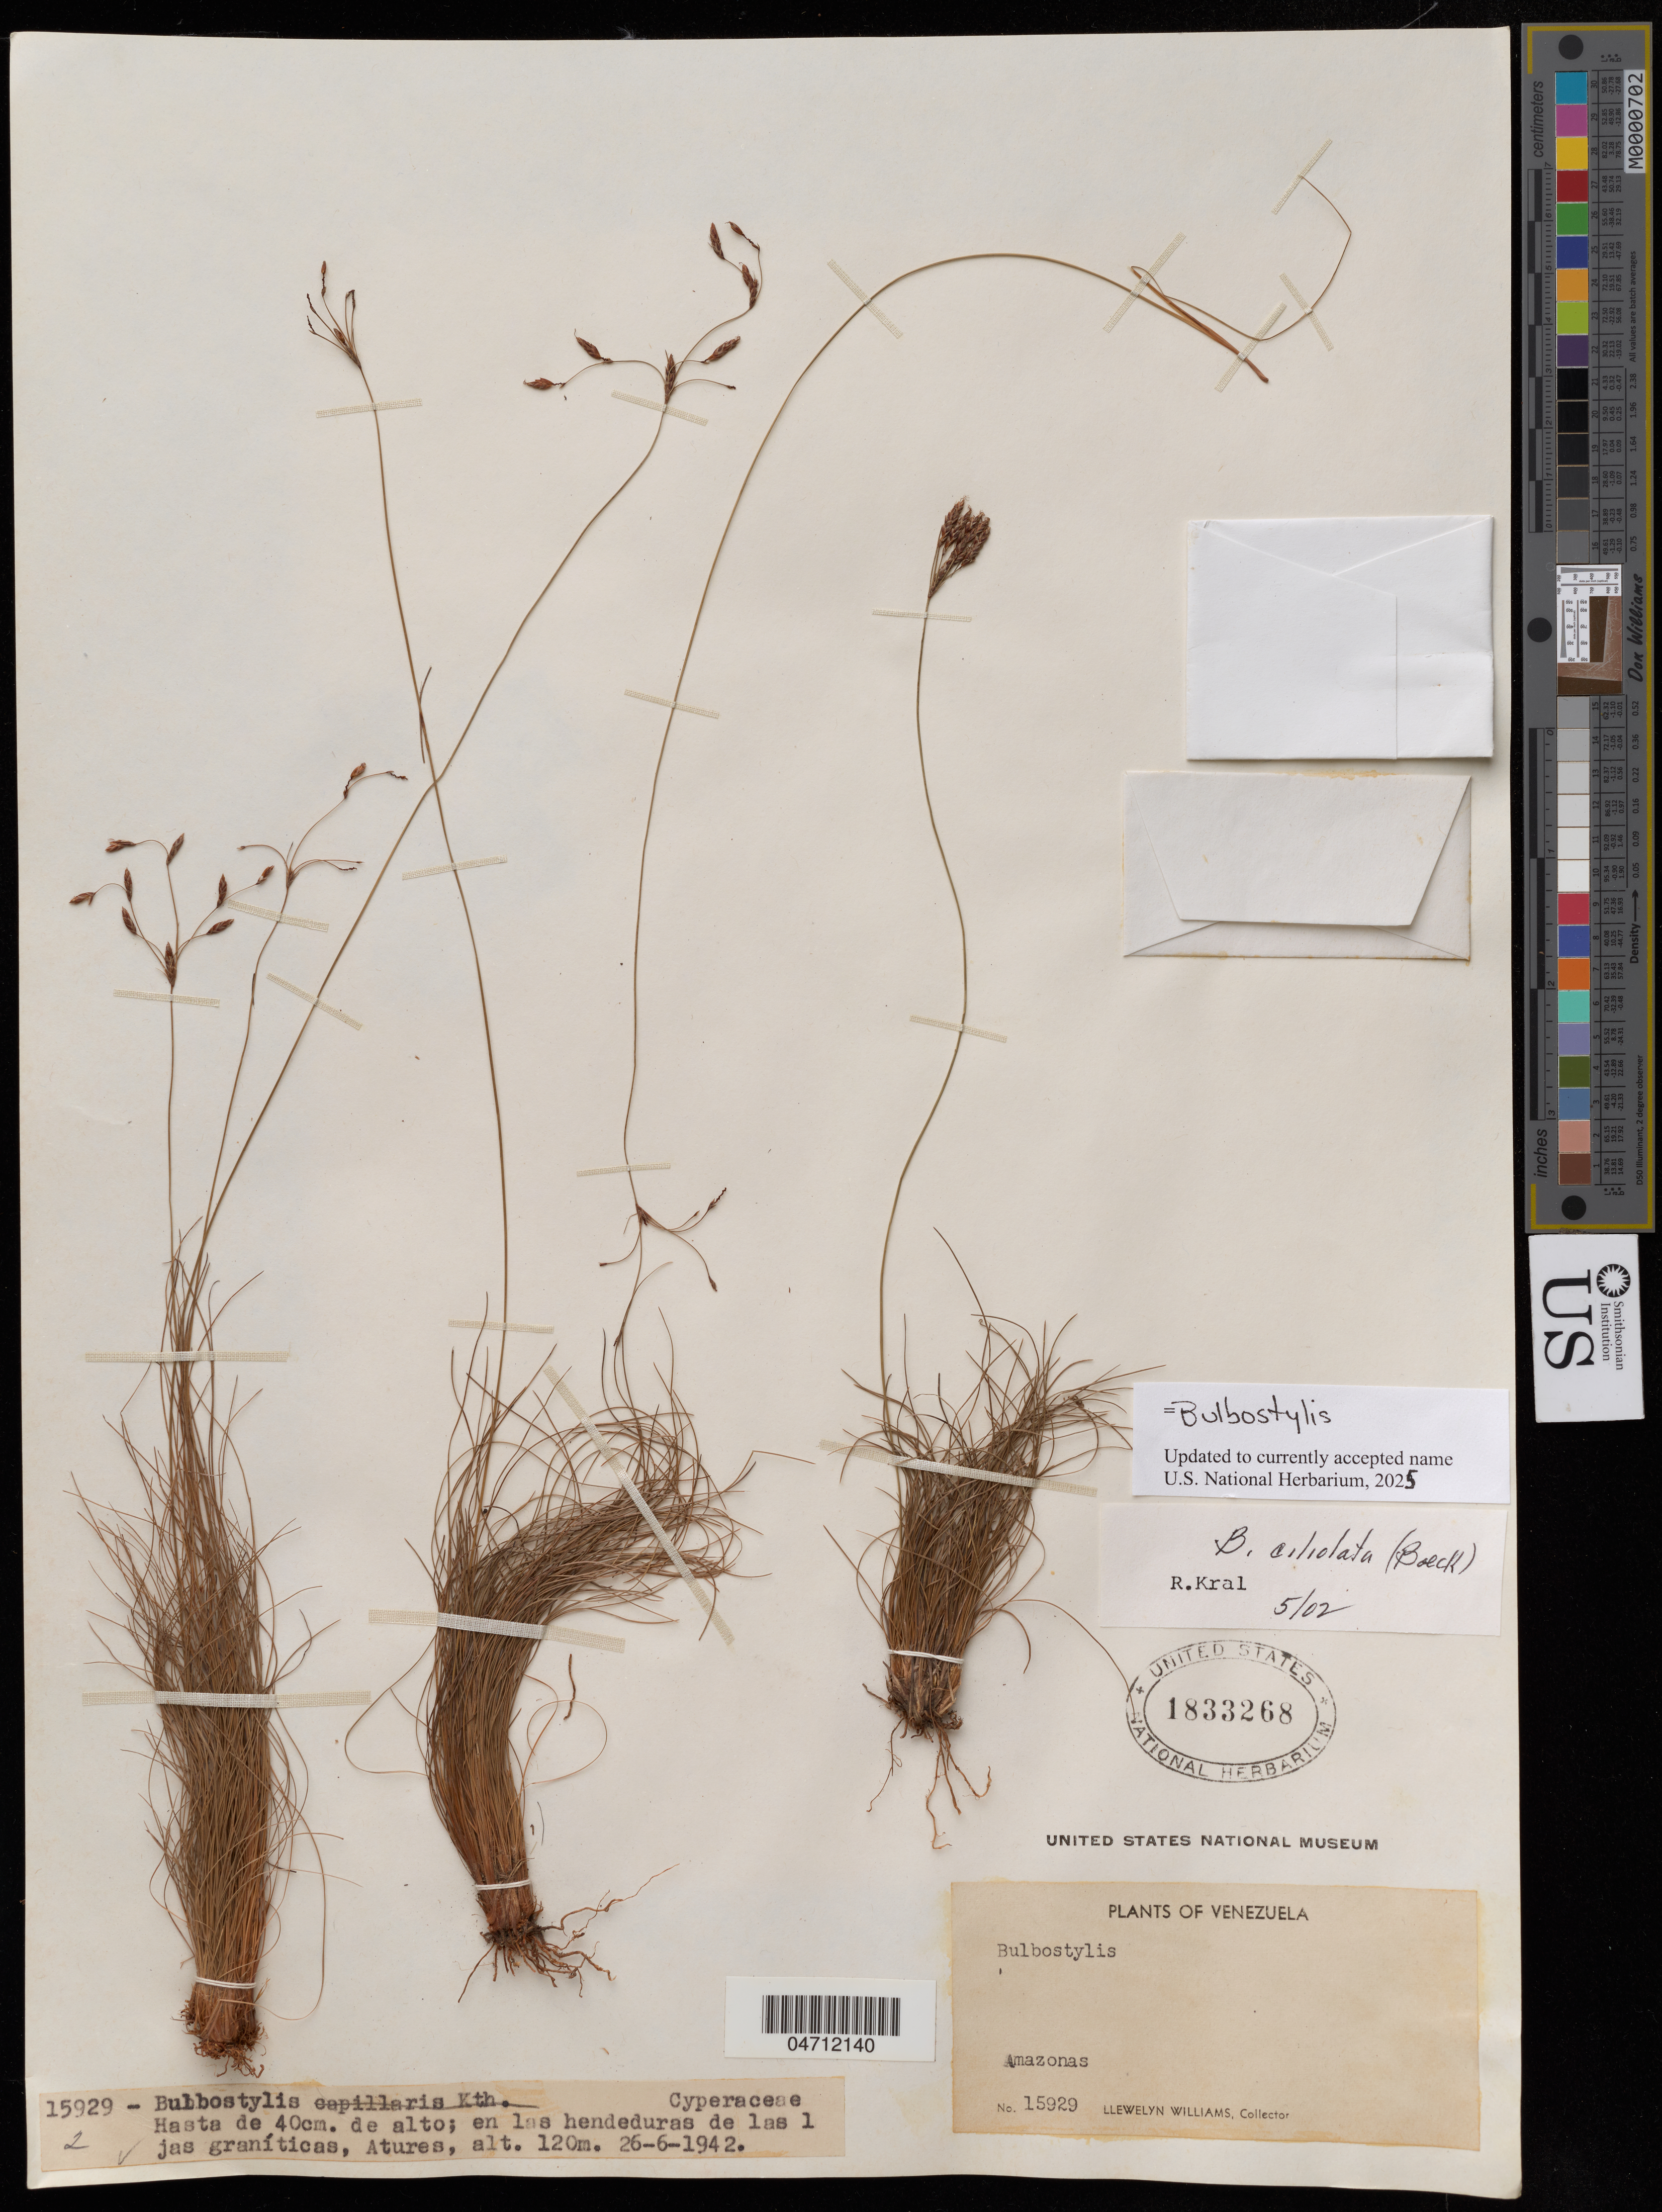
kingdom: Plantae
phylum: Tracheophyta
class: Liliopsida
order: Poales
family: Cyperaceae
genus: Bulbostylis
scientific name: Bulbostylis sp.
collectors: Ll. Williams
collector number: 15929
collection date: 1942-06-26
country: Venezuela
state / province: Amazonas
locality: En sitios guijosos en la margen de la carretera de Atures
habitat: En las hendeduras de las 1ajas graniticas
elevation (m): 120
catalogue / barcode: US 1833268